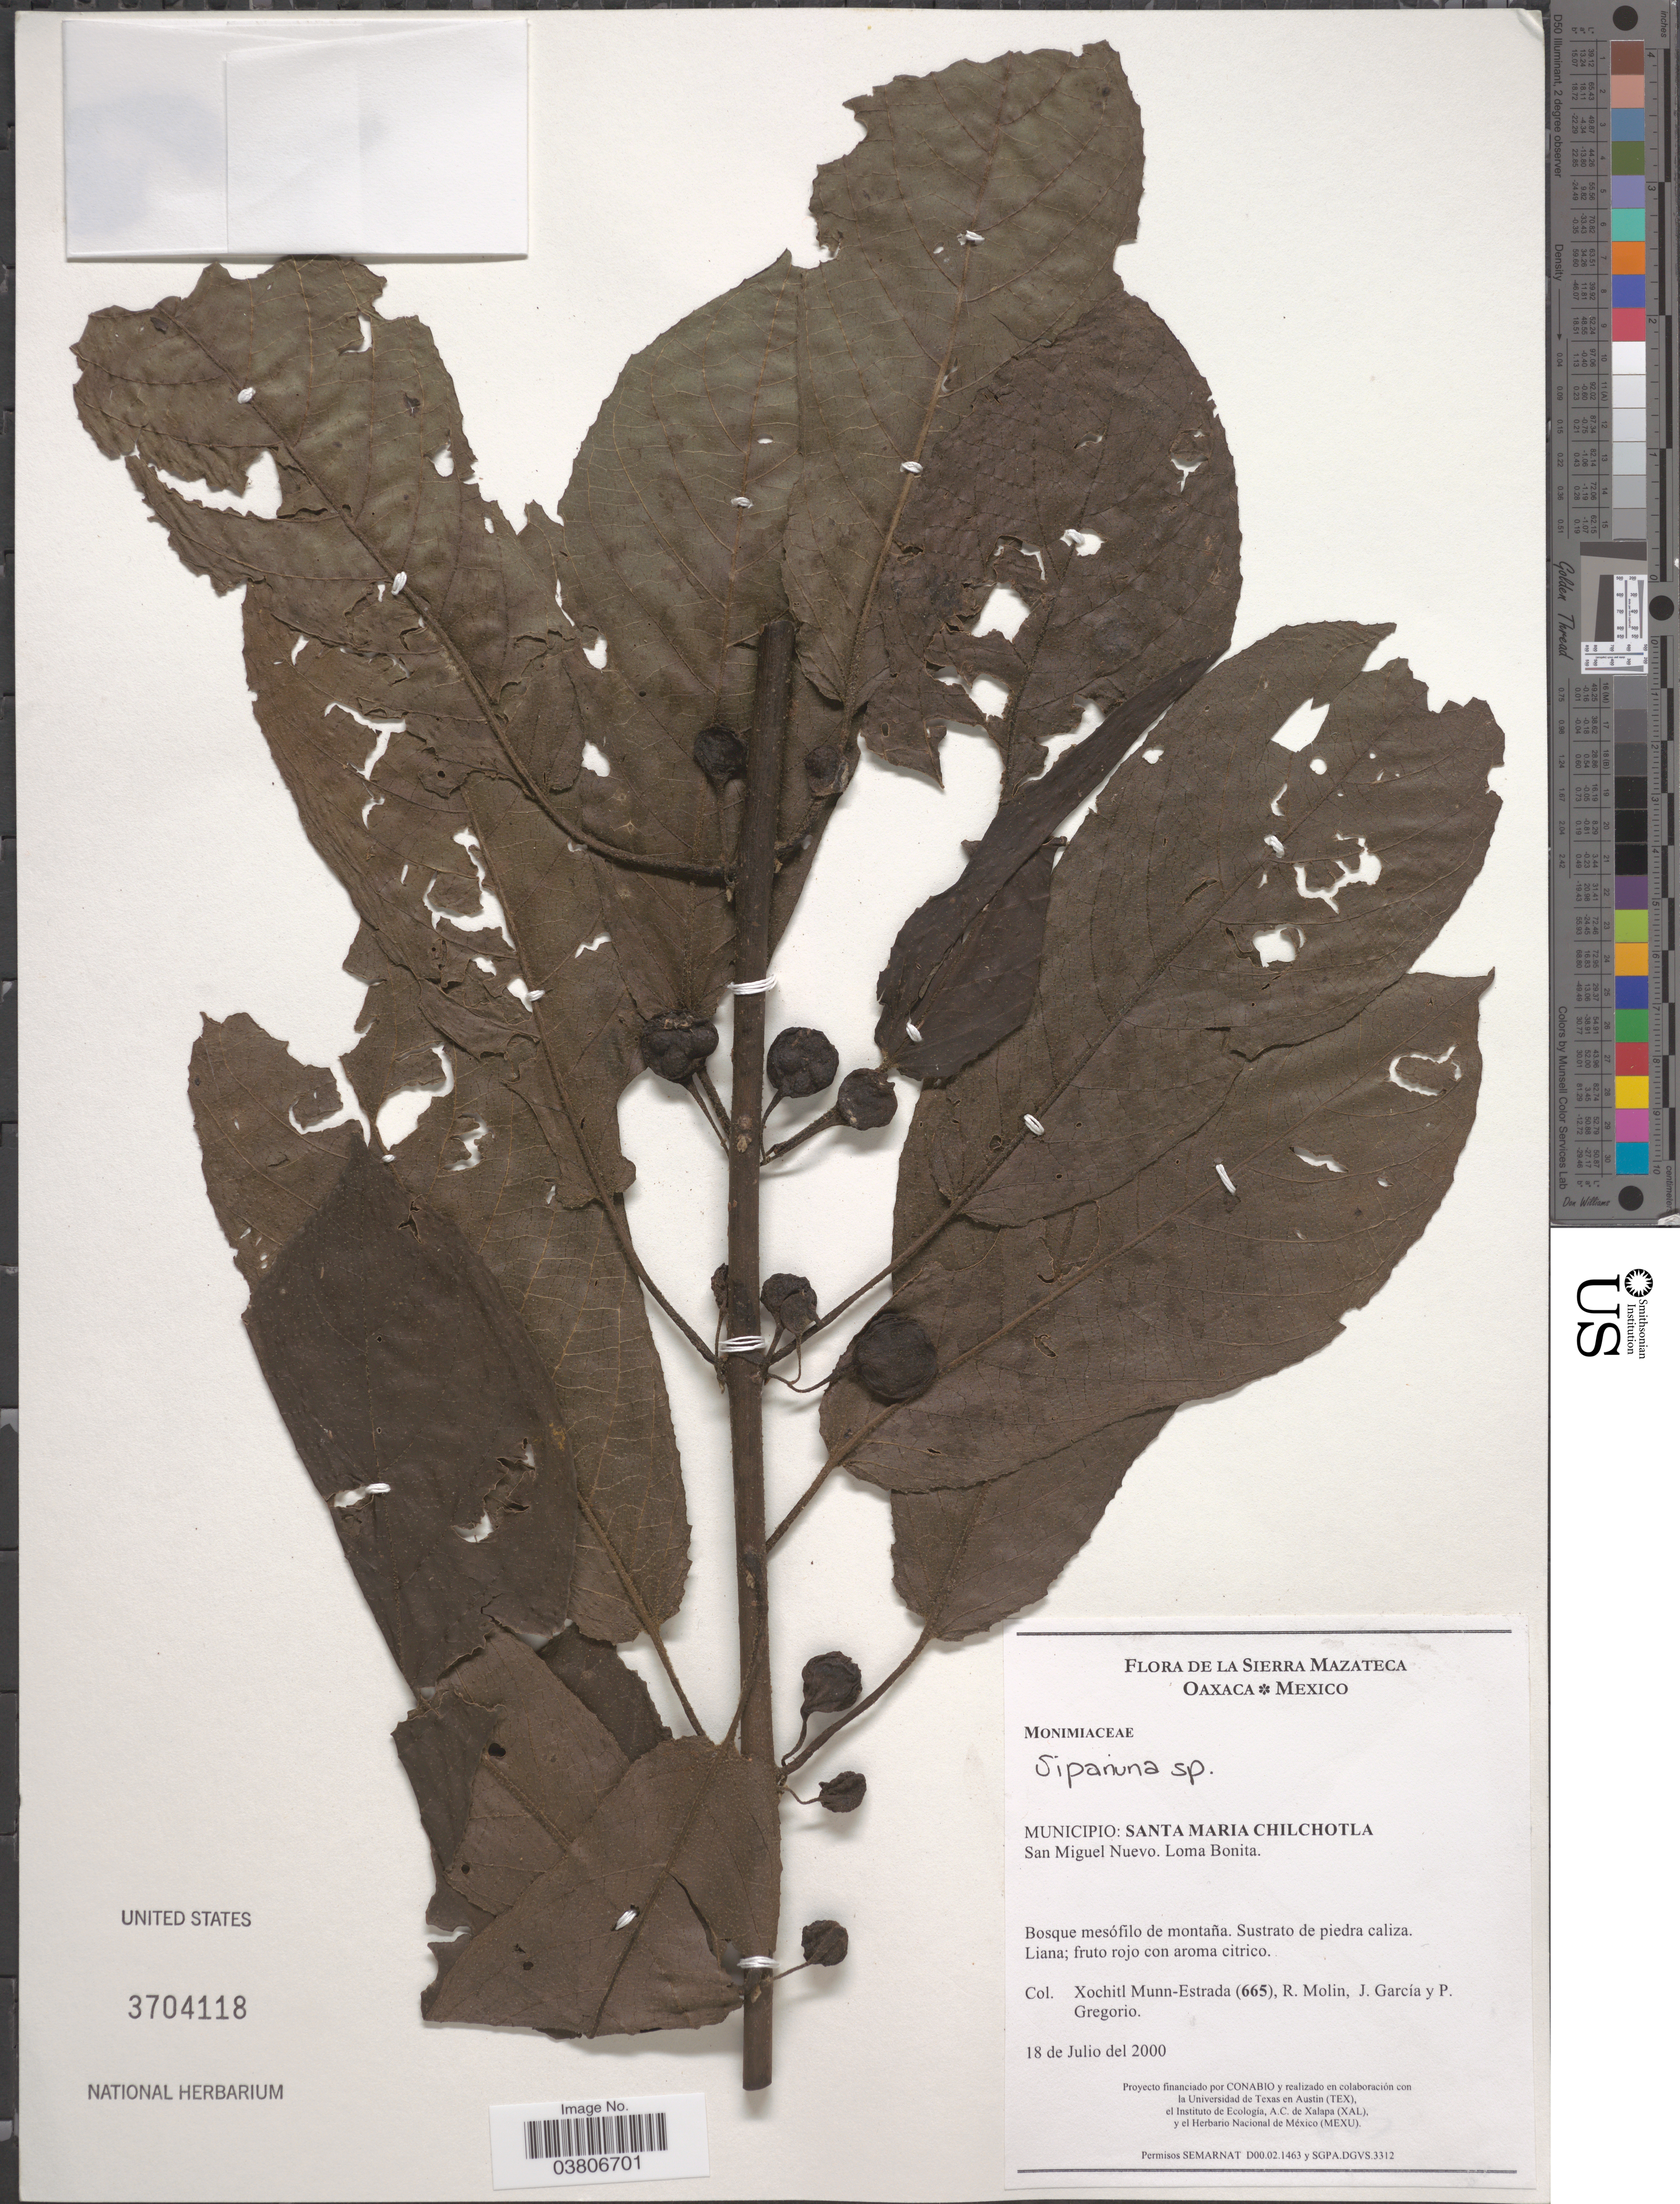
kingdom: Plantae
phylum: Tracheophyta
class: Magnoliopsida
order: Laurales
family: Siparunaceae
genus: Siparuna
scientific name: Siparuna sp.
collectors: X. Munn-Estrada, R. Molin, J. García & P. Gregório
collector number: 665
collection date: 2000-07-18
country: Mexico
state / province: Oaxaca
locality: Sierra Mazateca. Municipio: Santa Maria Chilchotla. San Miguel Nuevo. Loma Bonita.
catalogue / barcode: US 3704118